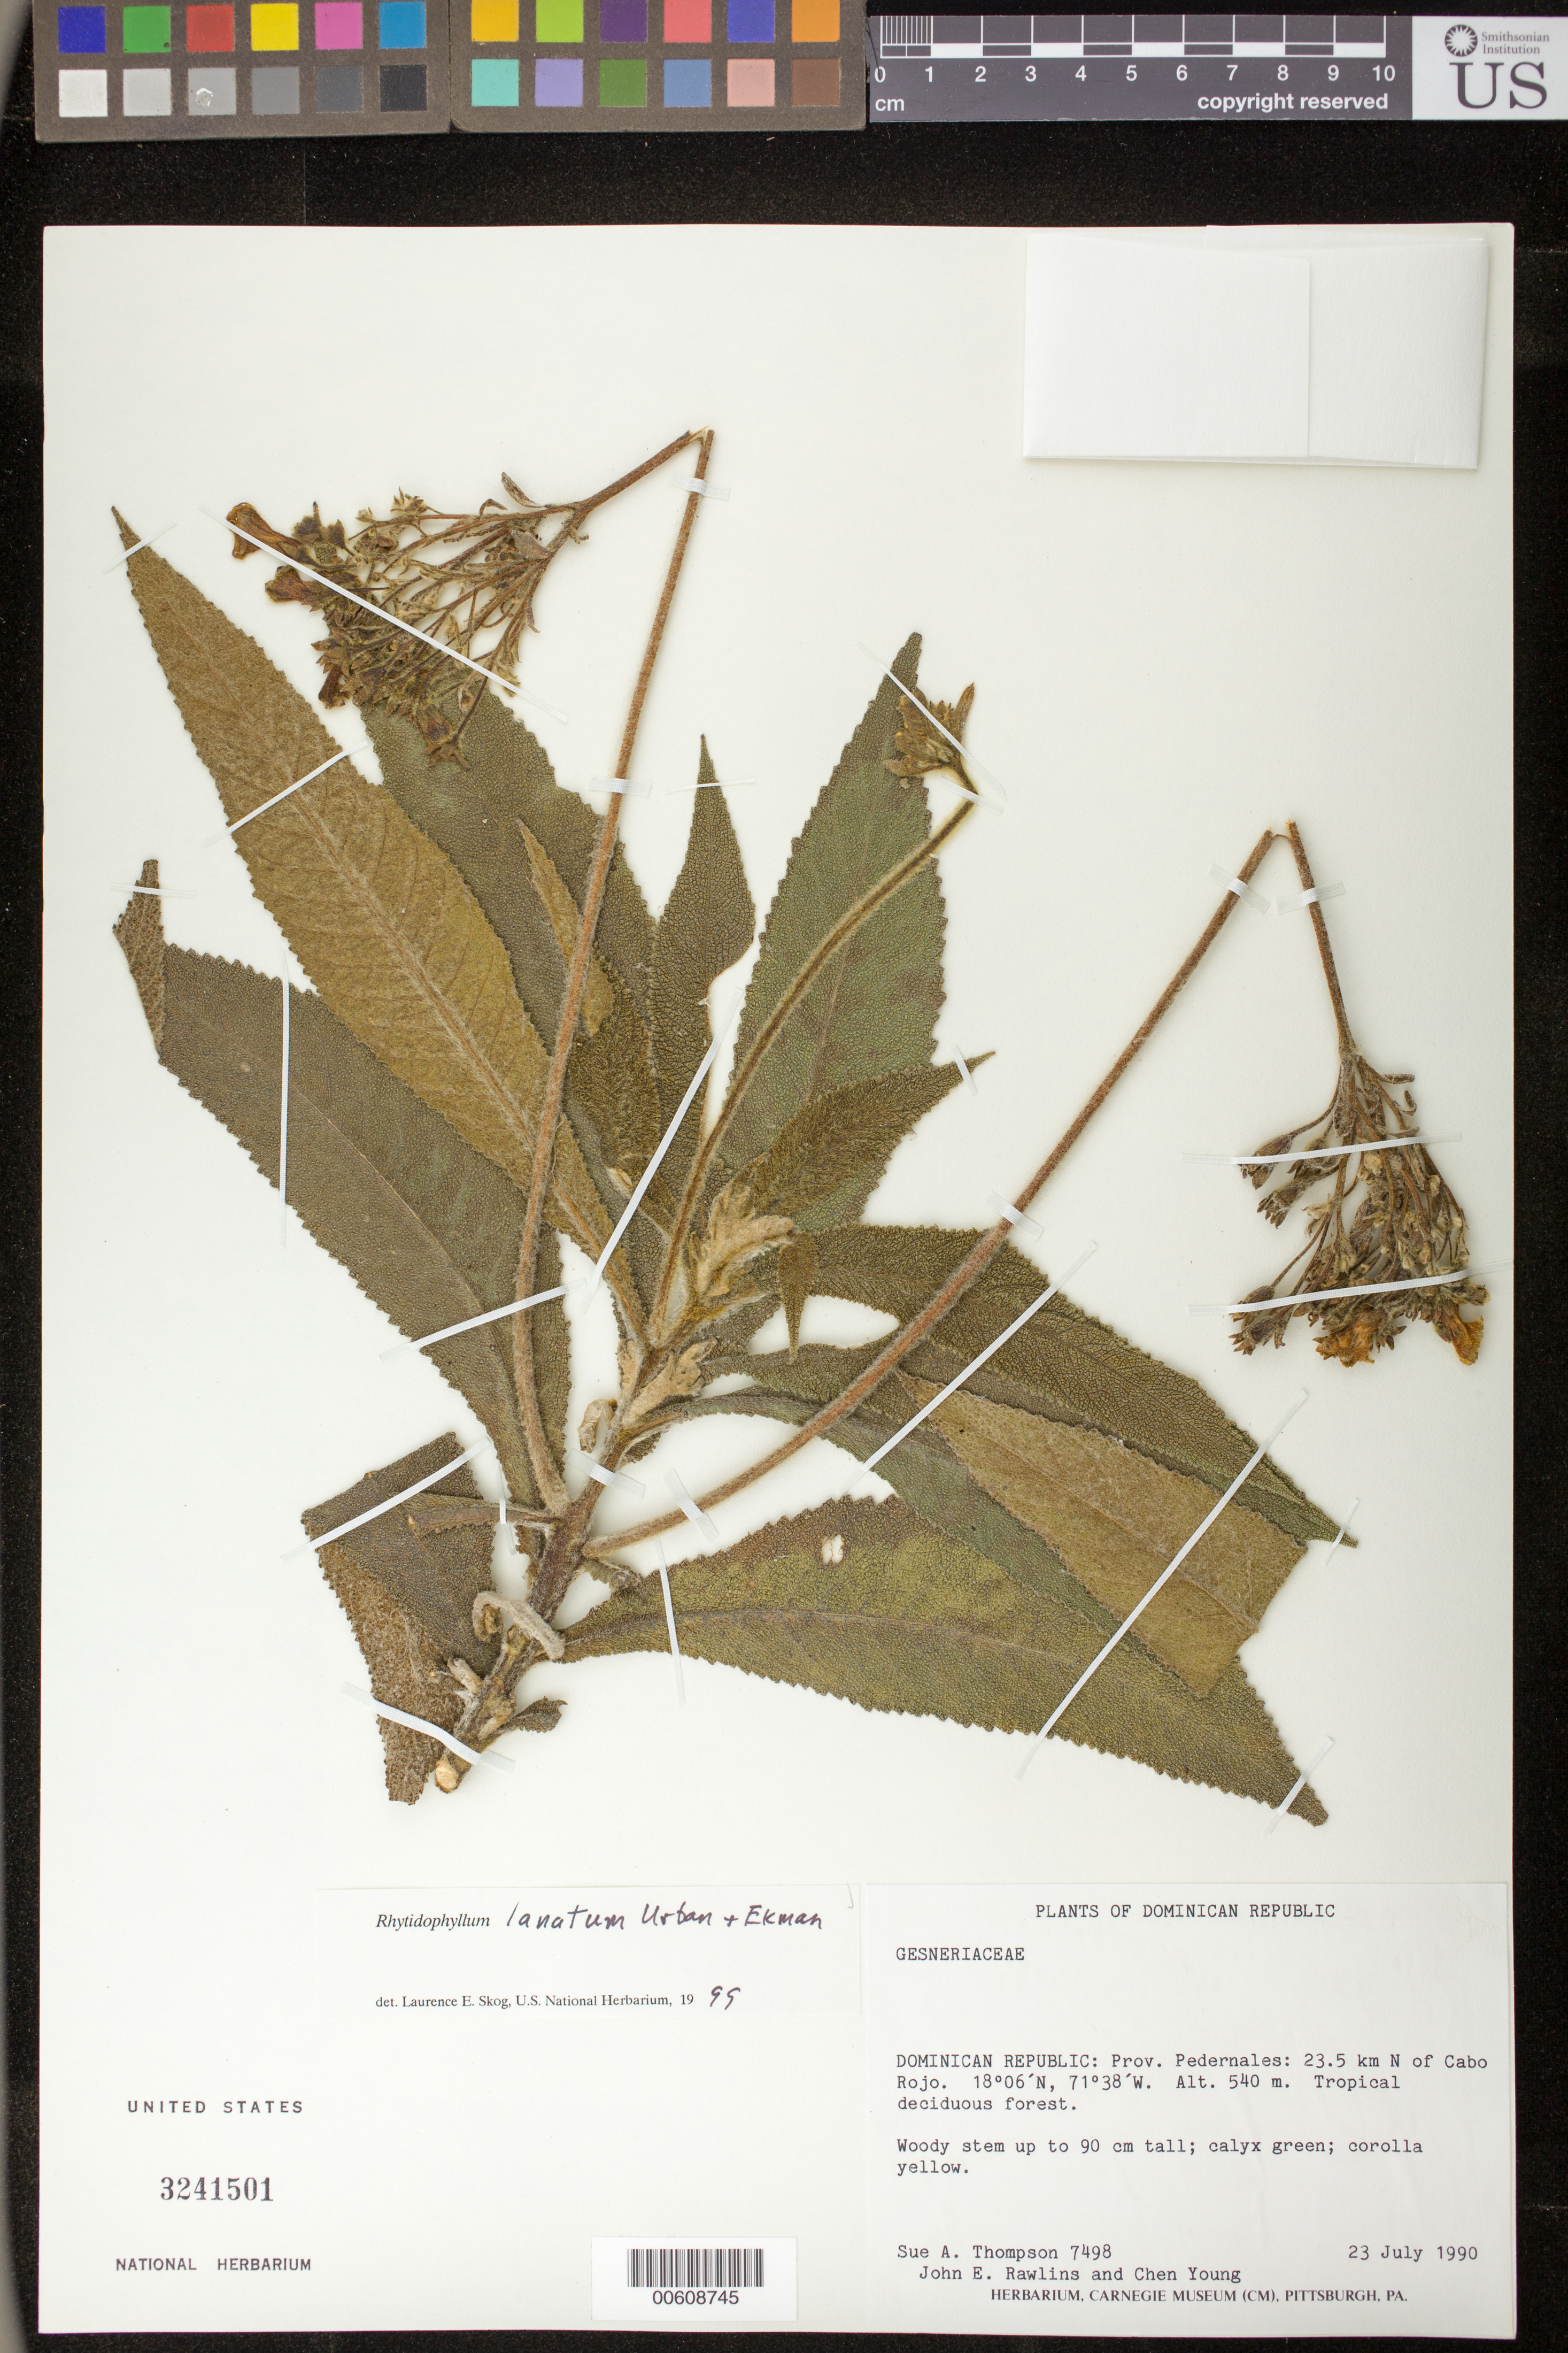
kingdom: Plantae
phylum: Tracheophyta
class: Magnoliopsida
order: Lamiales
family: Gesneriaceae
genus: Rhytidophyllum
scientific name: Rhytidophyllum lanatum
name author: Urb. & Ekman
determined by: Skog, Laurence E.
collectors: S. A. Thompson, J. Rawlins & C. Young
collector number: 7498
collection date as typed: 23 Jul 1990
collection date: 1990-07-23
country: Dominican Republic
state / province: Pedernales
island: Hispaniola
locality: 23.5 km N of Cabo Rojo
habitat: Tropical deciduous forest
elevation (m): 540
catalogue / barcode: US 3241501